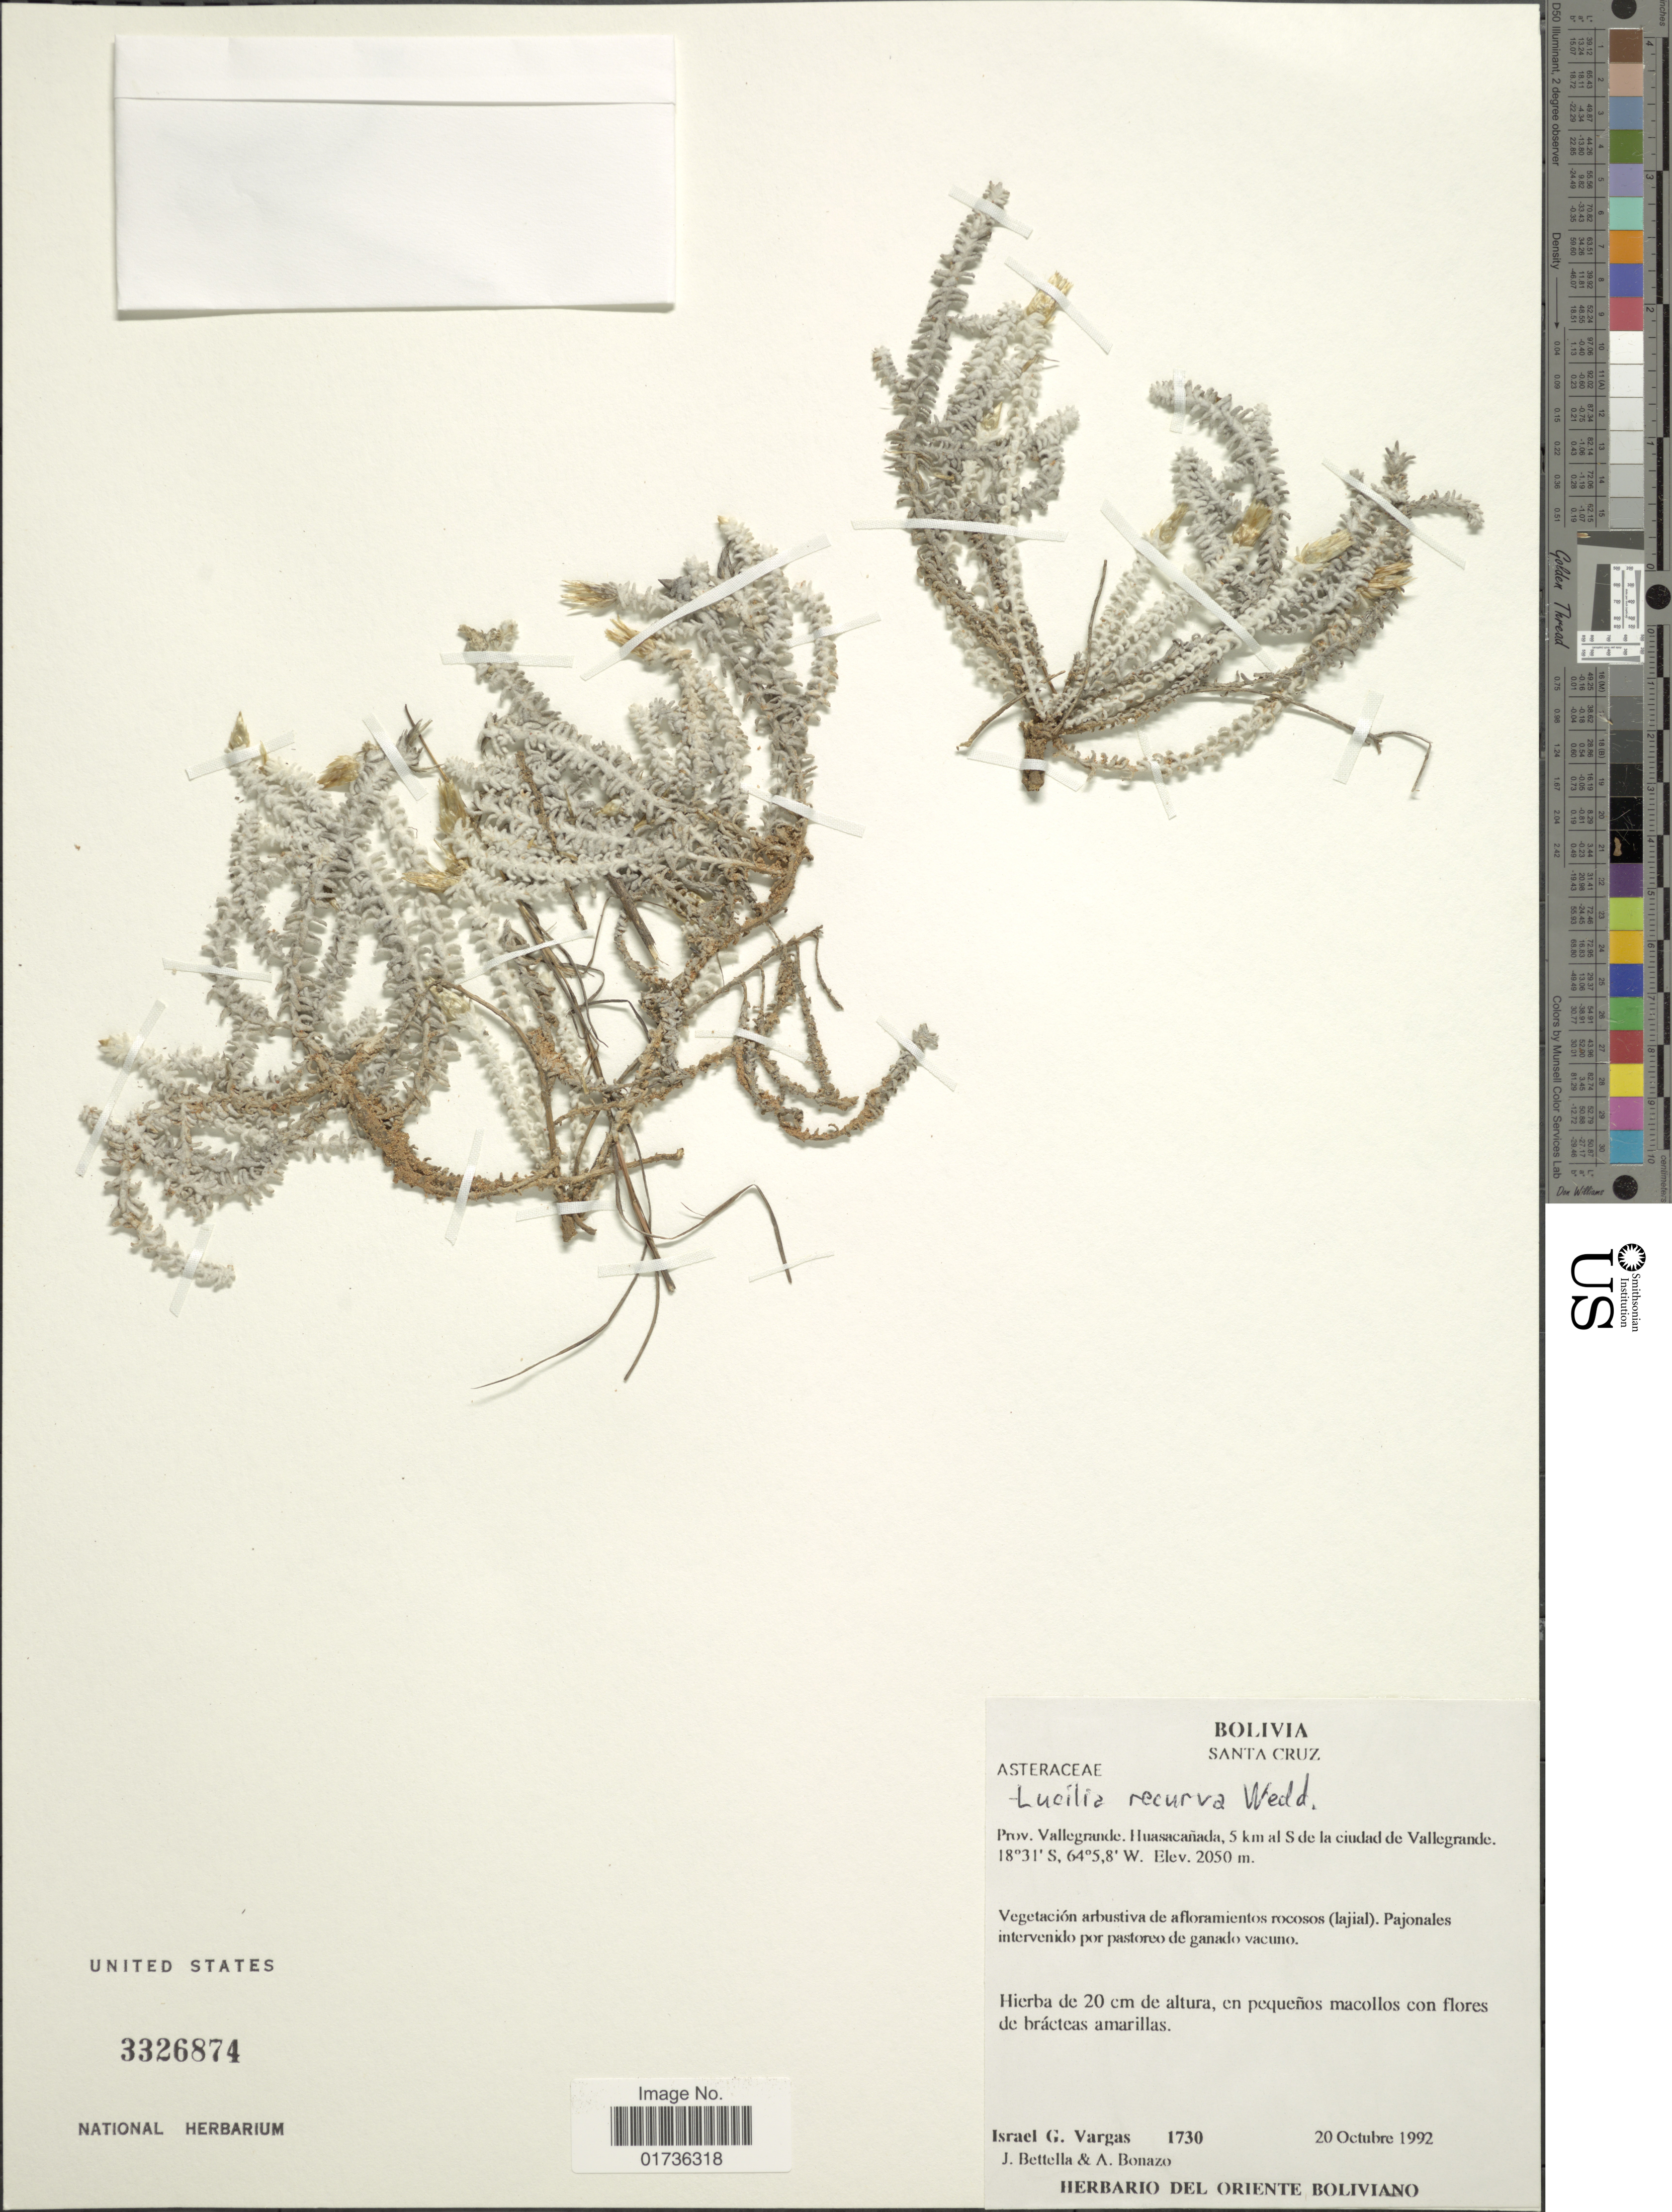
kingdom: Plantae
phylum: Tracheophyta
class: Magnoliopsida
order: Asterales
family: Asteraceae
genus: Lucilia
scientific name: Lucilia recurva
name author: Wedd.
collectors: I. Vargas, L. Bettella & A. Bonazo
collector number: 1730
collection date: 1992-10-20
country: Bolivia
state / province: Santa Cruz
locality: Prov. Vallegrande, Huasacañada, 5 km al S de ciudad de Vallegrande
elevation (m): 2050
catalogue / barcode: US 3326874